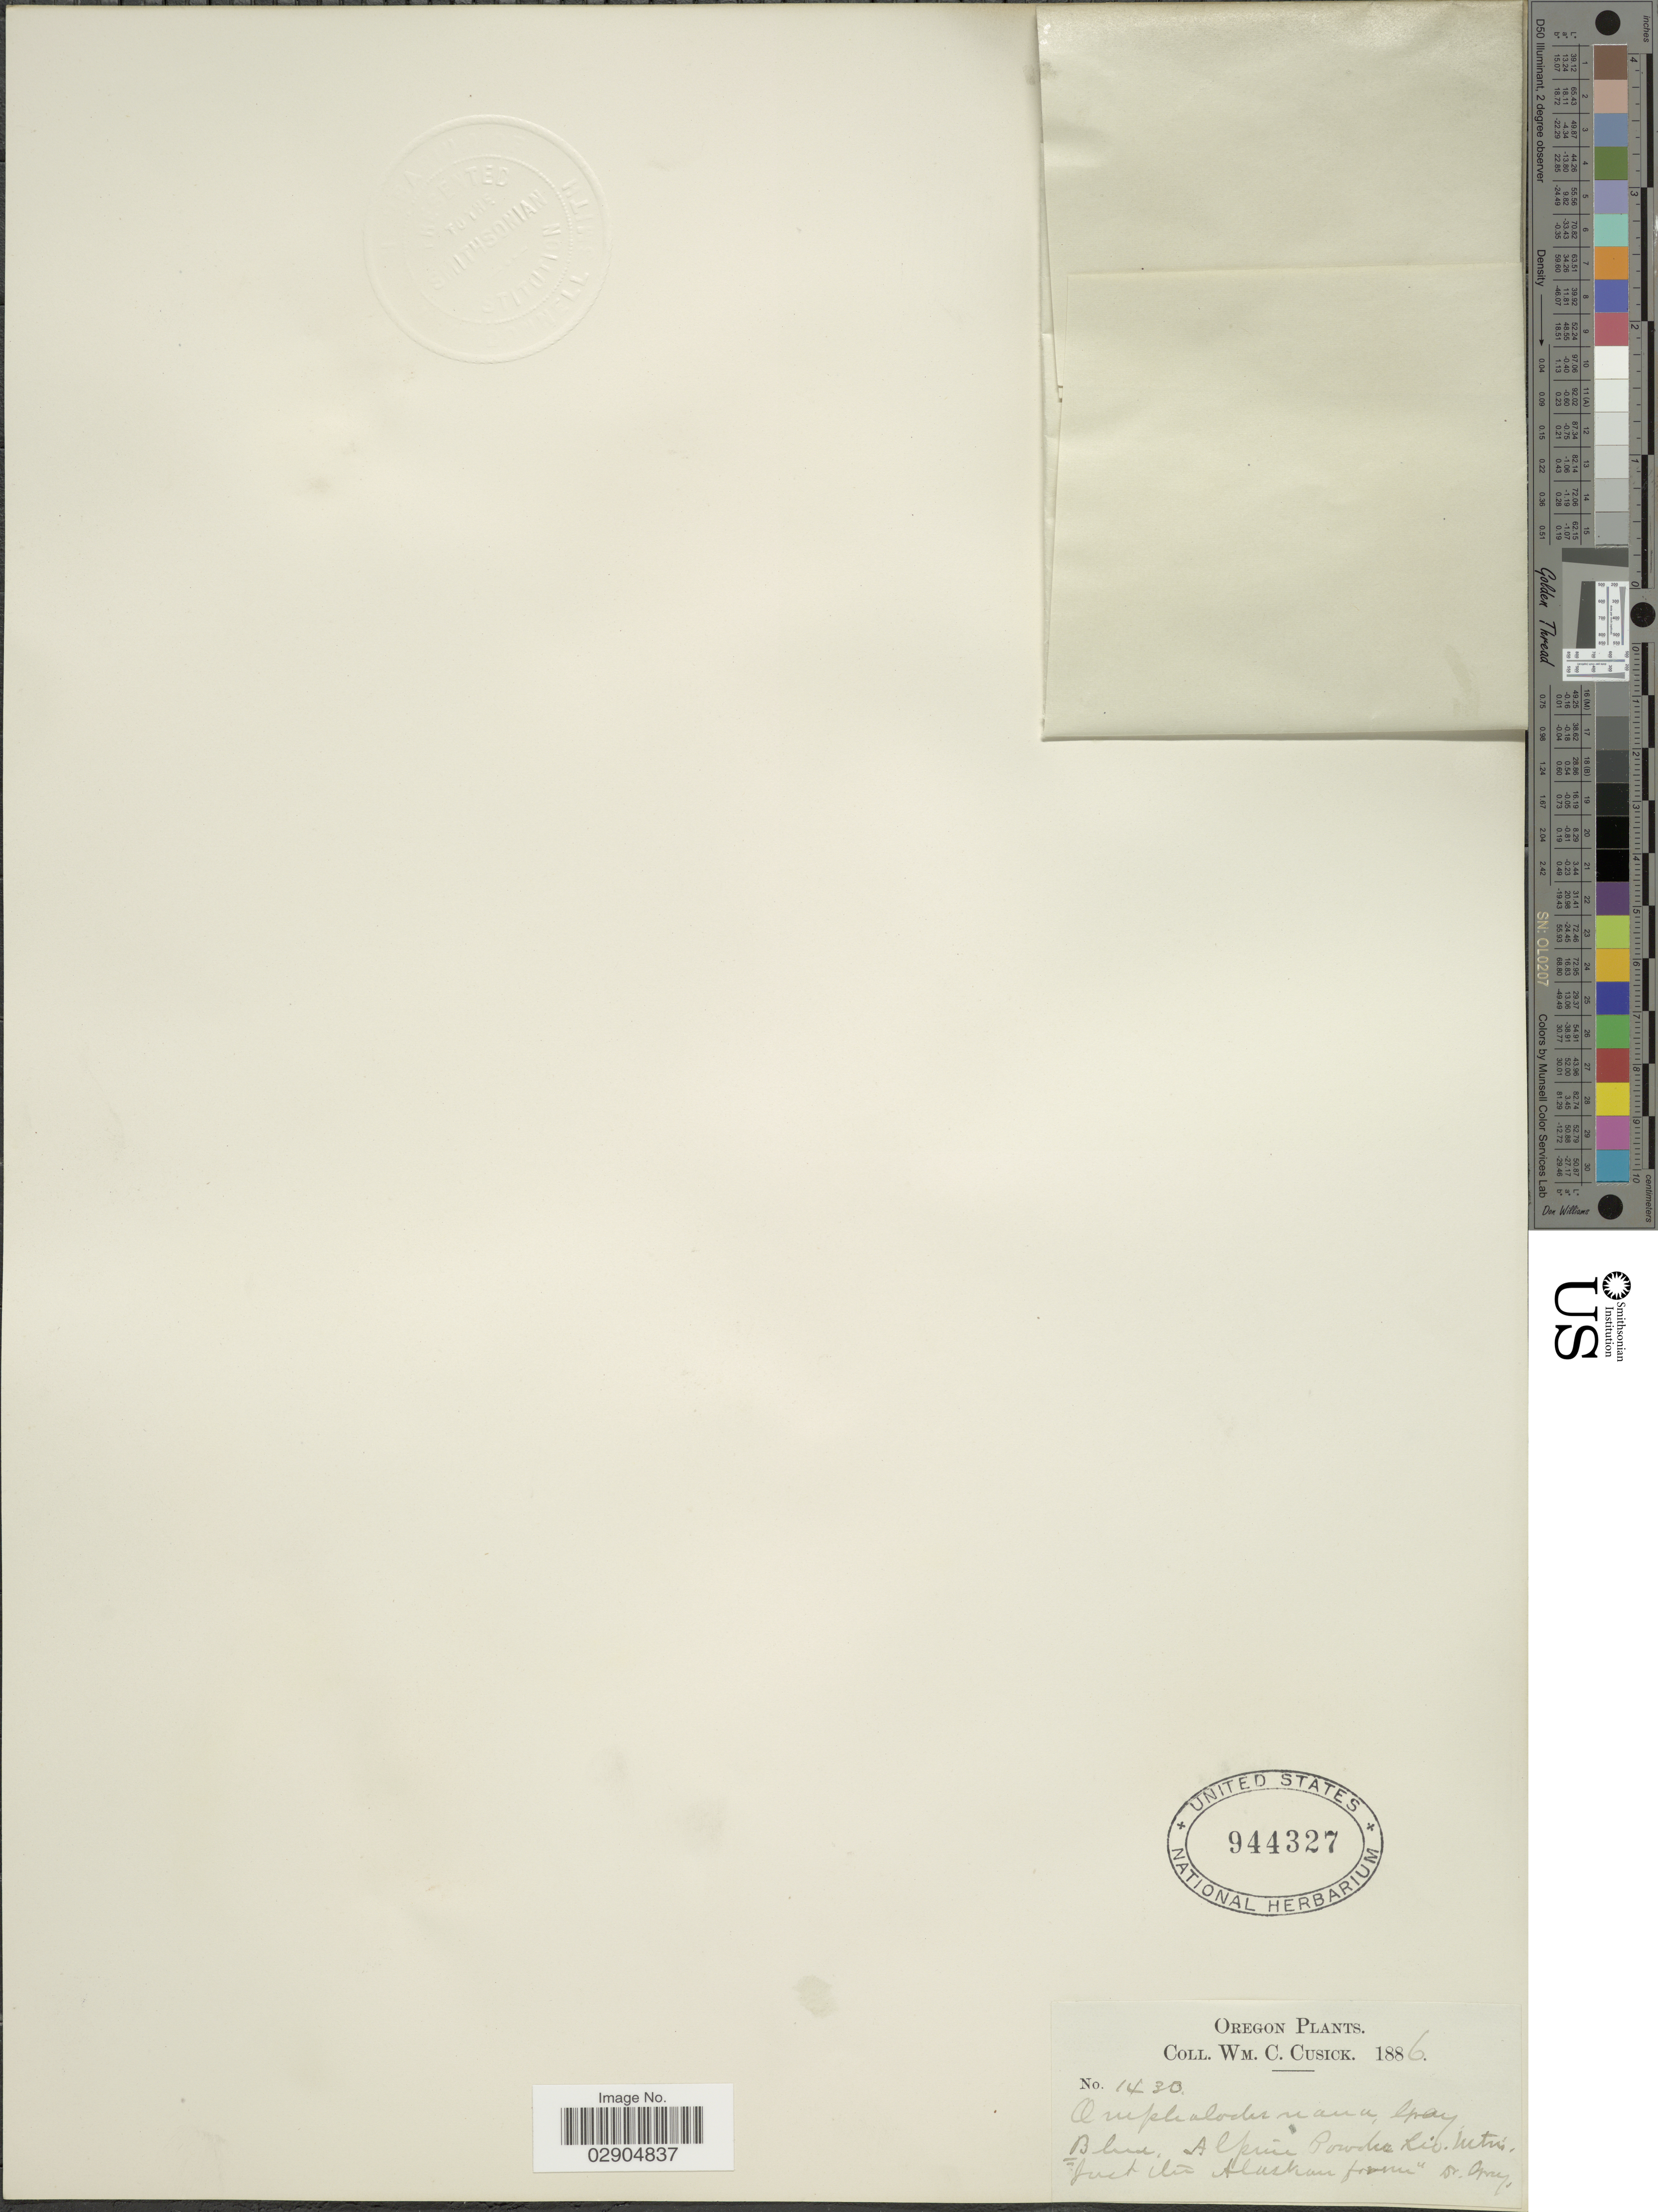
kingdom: Plantae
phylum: Tracheophyta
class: Magnoliopsida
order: Boraginales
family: Boraginaceae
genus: Eritrichium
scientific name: Eritrichium elongatum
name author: (Rydb.) W. Wight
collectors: W. C. Cusick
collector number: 1430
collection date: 1886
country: United States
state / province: Oregon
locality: Oregon, Alpine border Rio Mtns.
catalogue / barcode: US 944327